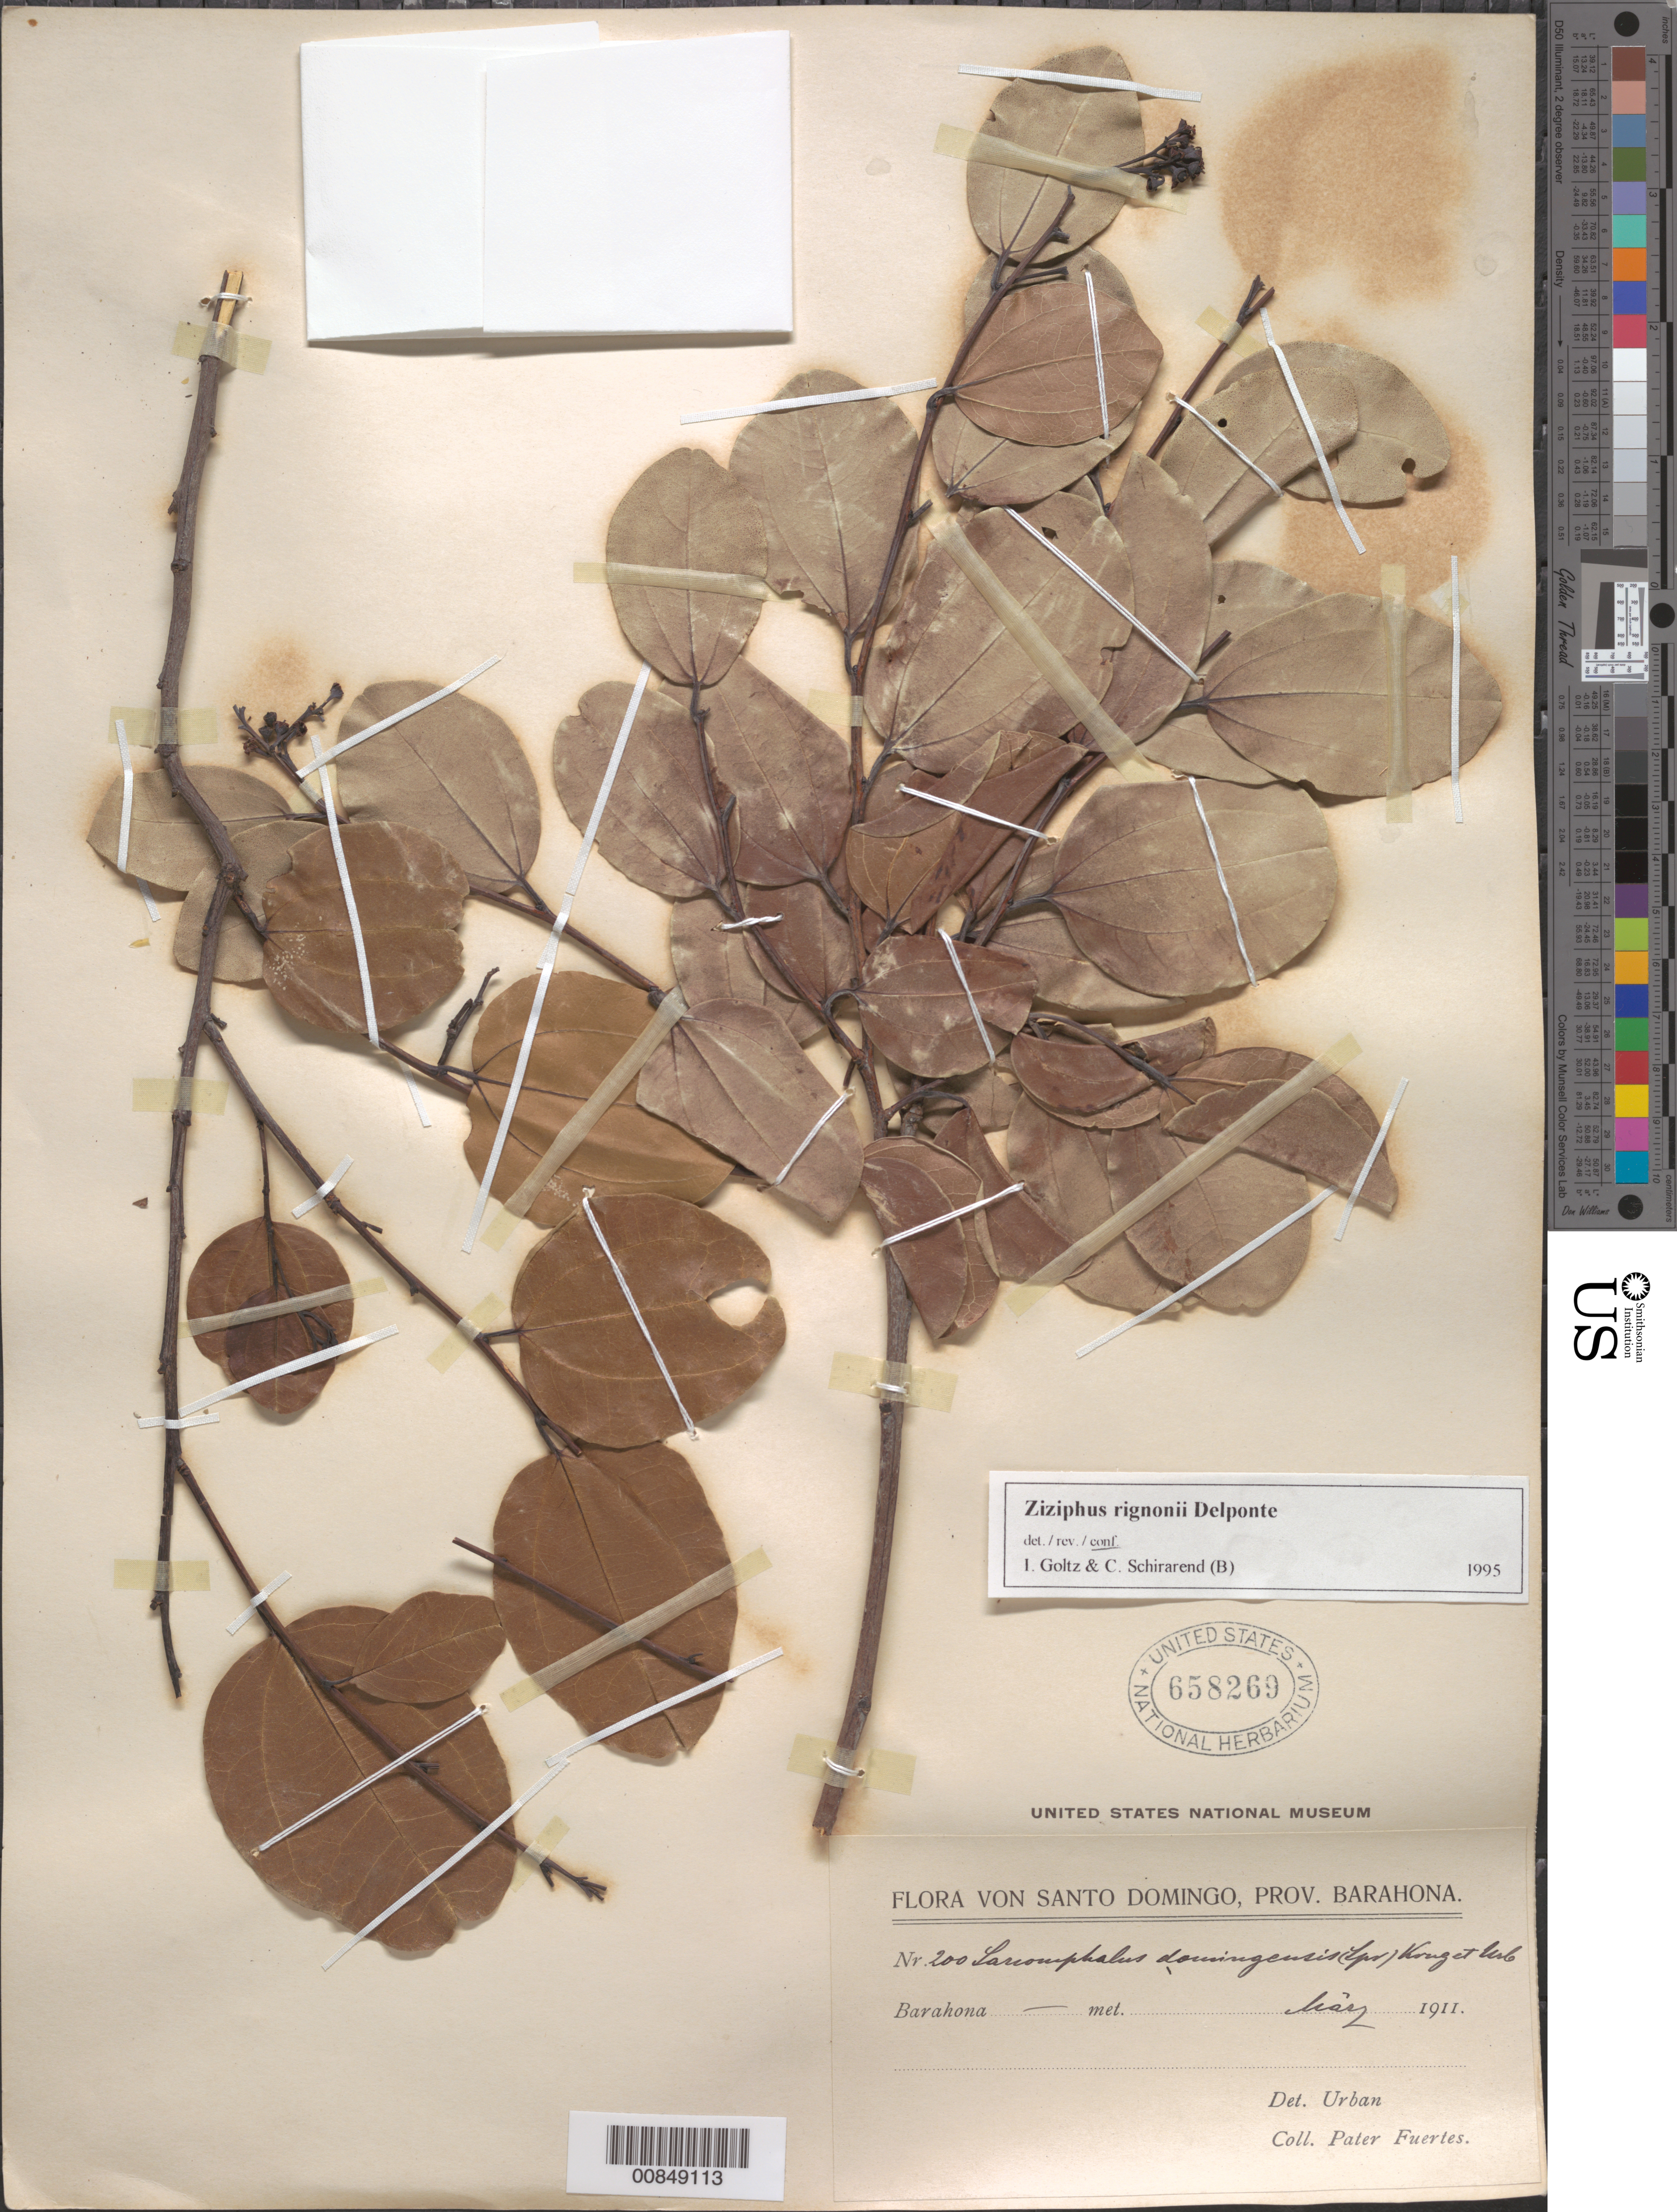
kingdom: Plantae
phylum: Tracheophyta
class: Magnoliopsida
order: Rosales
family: Rhamnaceae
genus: Sarcomphalus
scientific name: Sarcomphalus domingensis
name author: (Spreng.) Krug & Urb.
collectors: M. D. Fuertes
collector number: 200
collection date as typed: May 1911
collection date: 1911-05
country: Dominican Republic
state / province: Barahona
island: Hispaniola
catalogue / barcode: US 658269